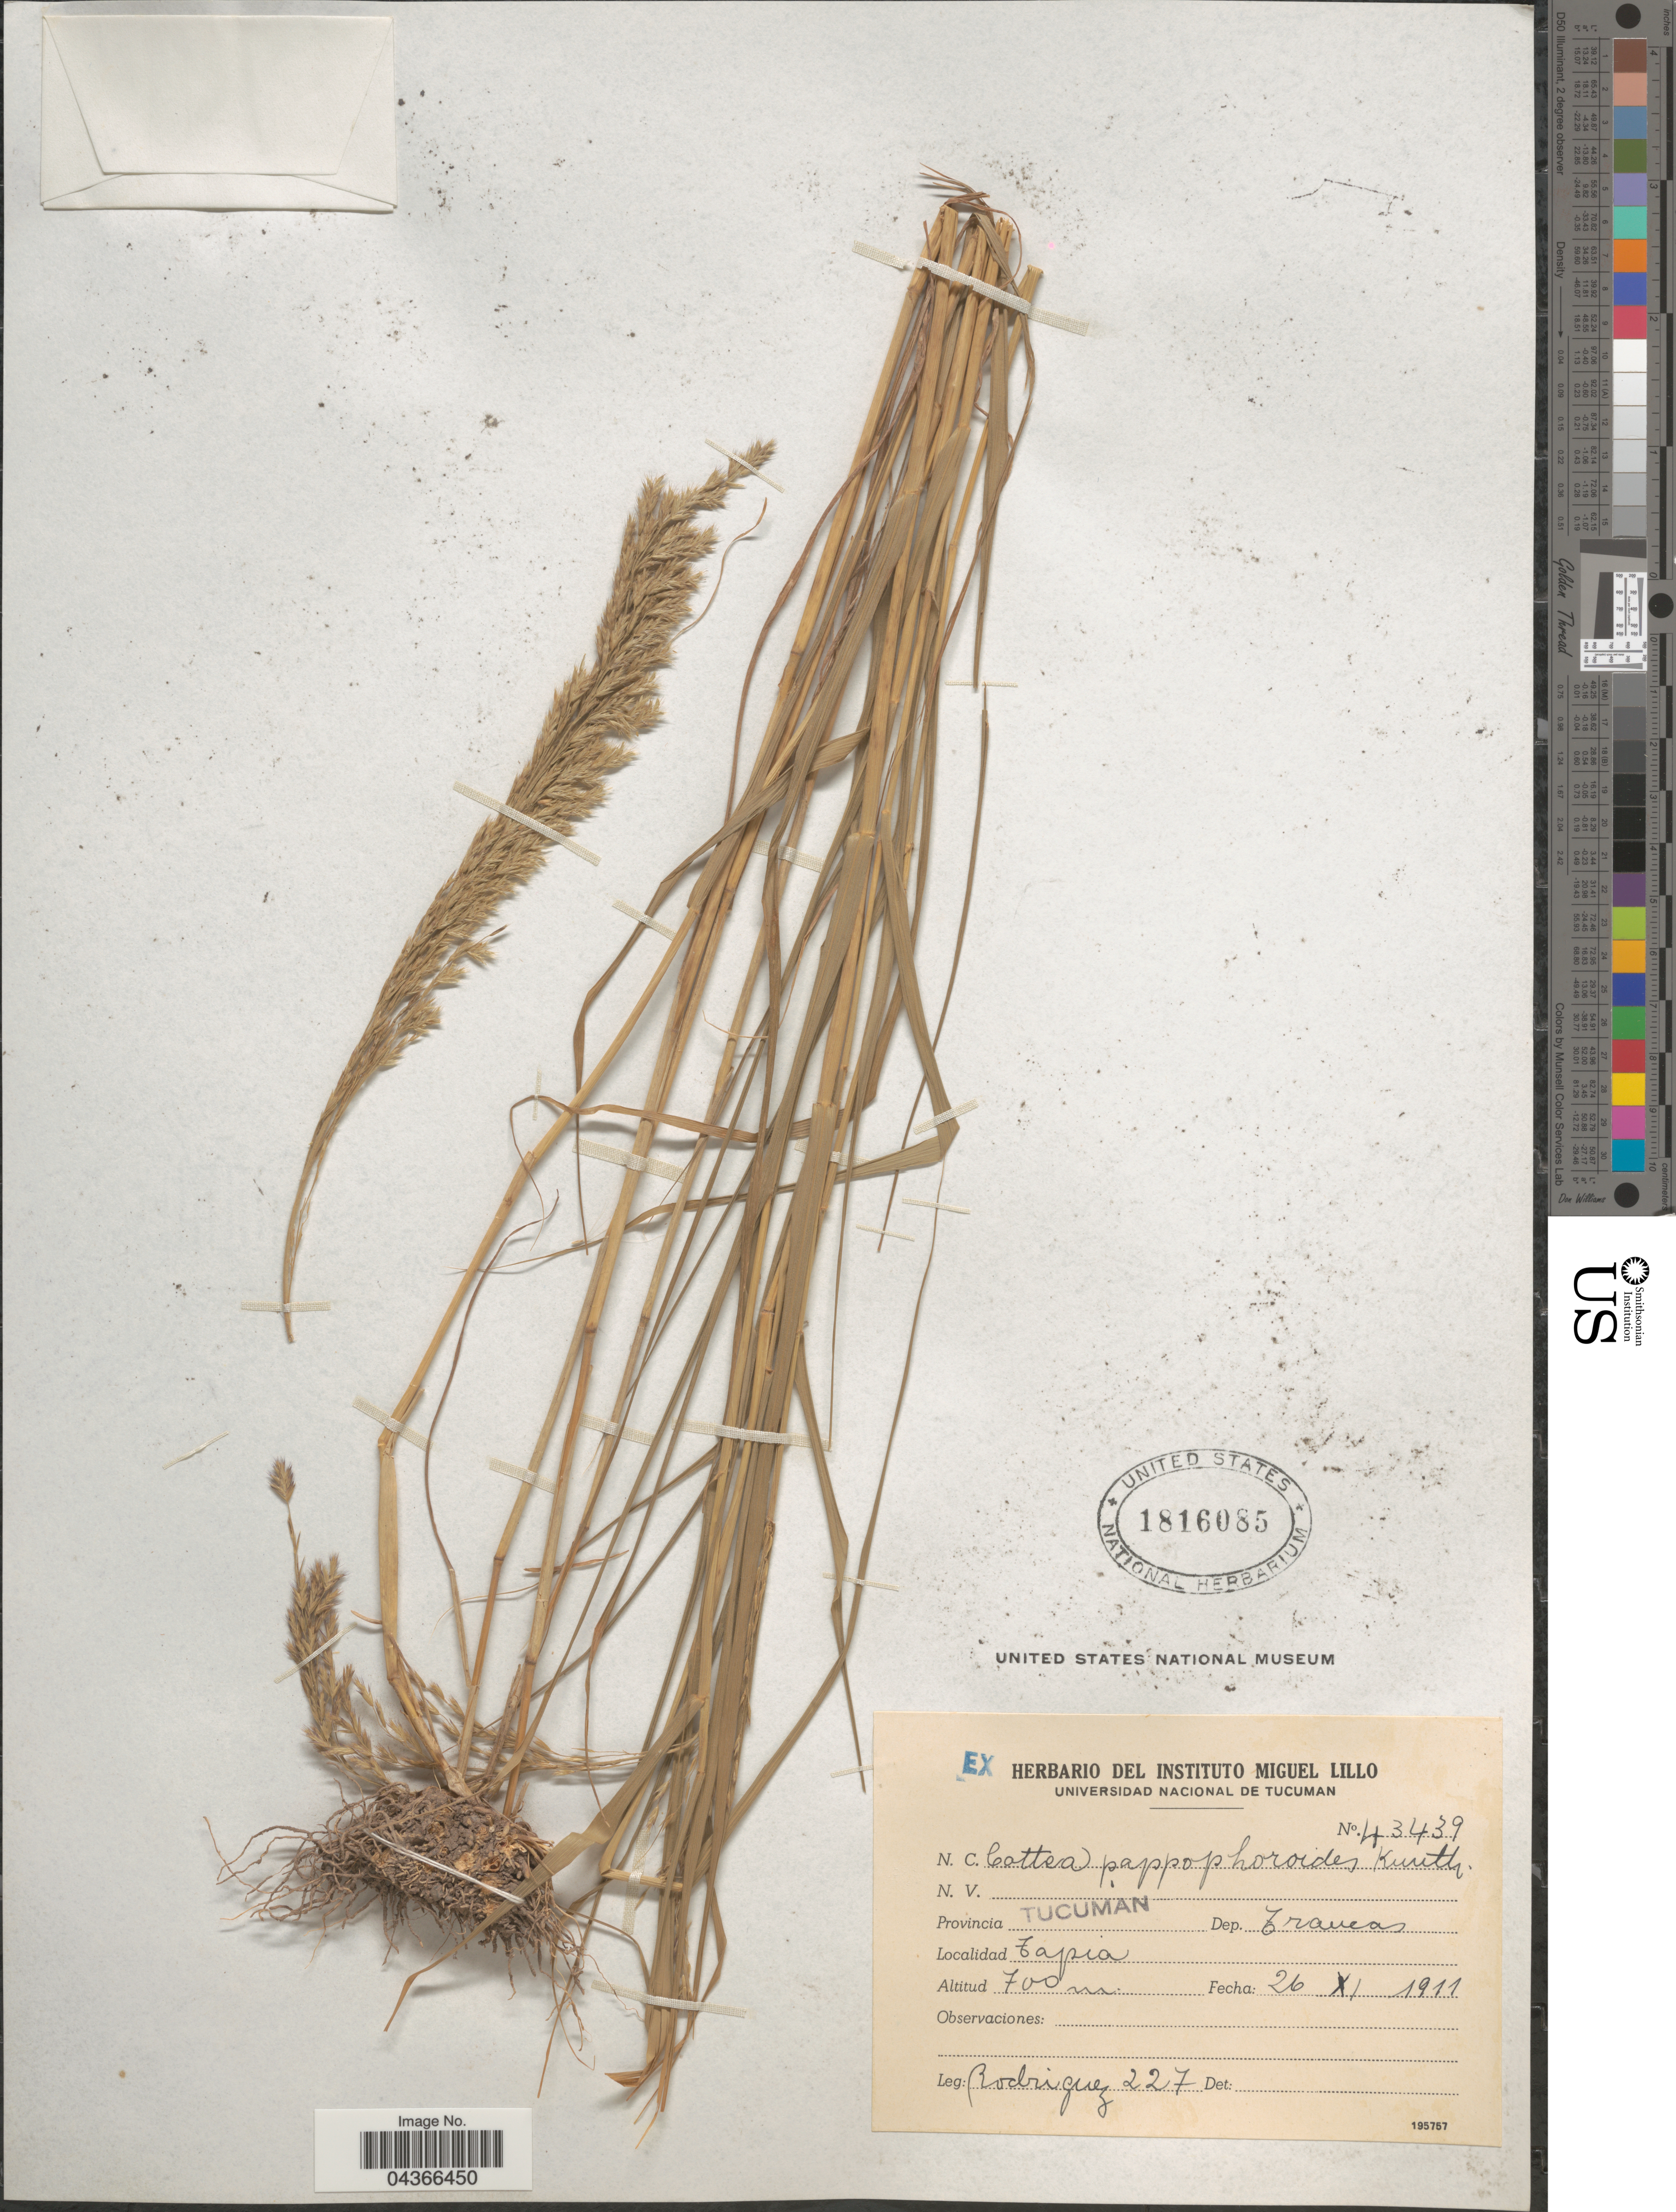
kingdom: Plantae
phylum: Tracheophyta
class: Liliopsida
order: Poales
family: Poaceae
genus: Cottea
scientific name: Cottea pappophoroides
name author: Kunth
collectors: Rodriguez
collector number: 227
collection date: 1911-11-26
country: Argentina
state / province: Tucuman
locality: Dep. Trancas. Tapia.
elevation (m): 700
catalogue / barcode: US 1816085